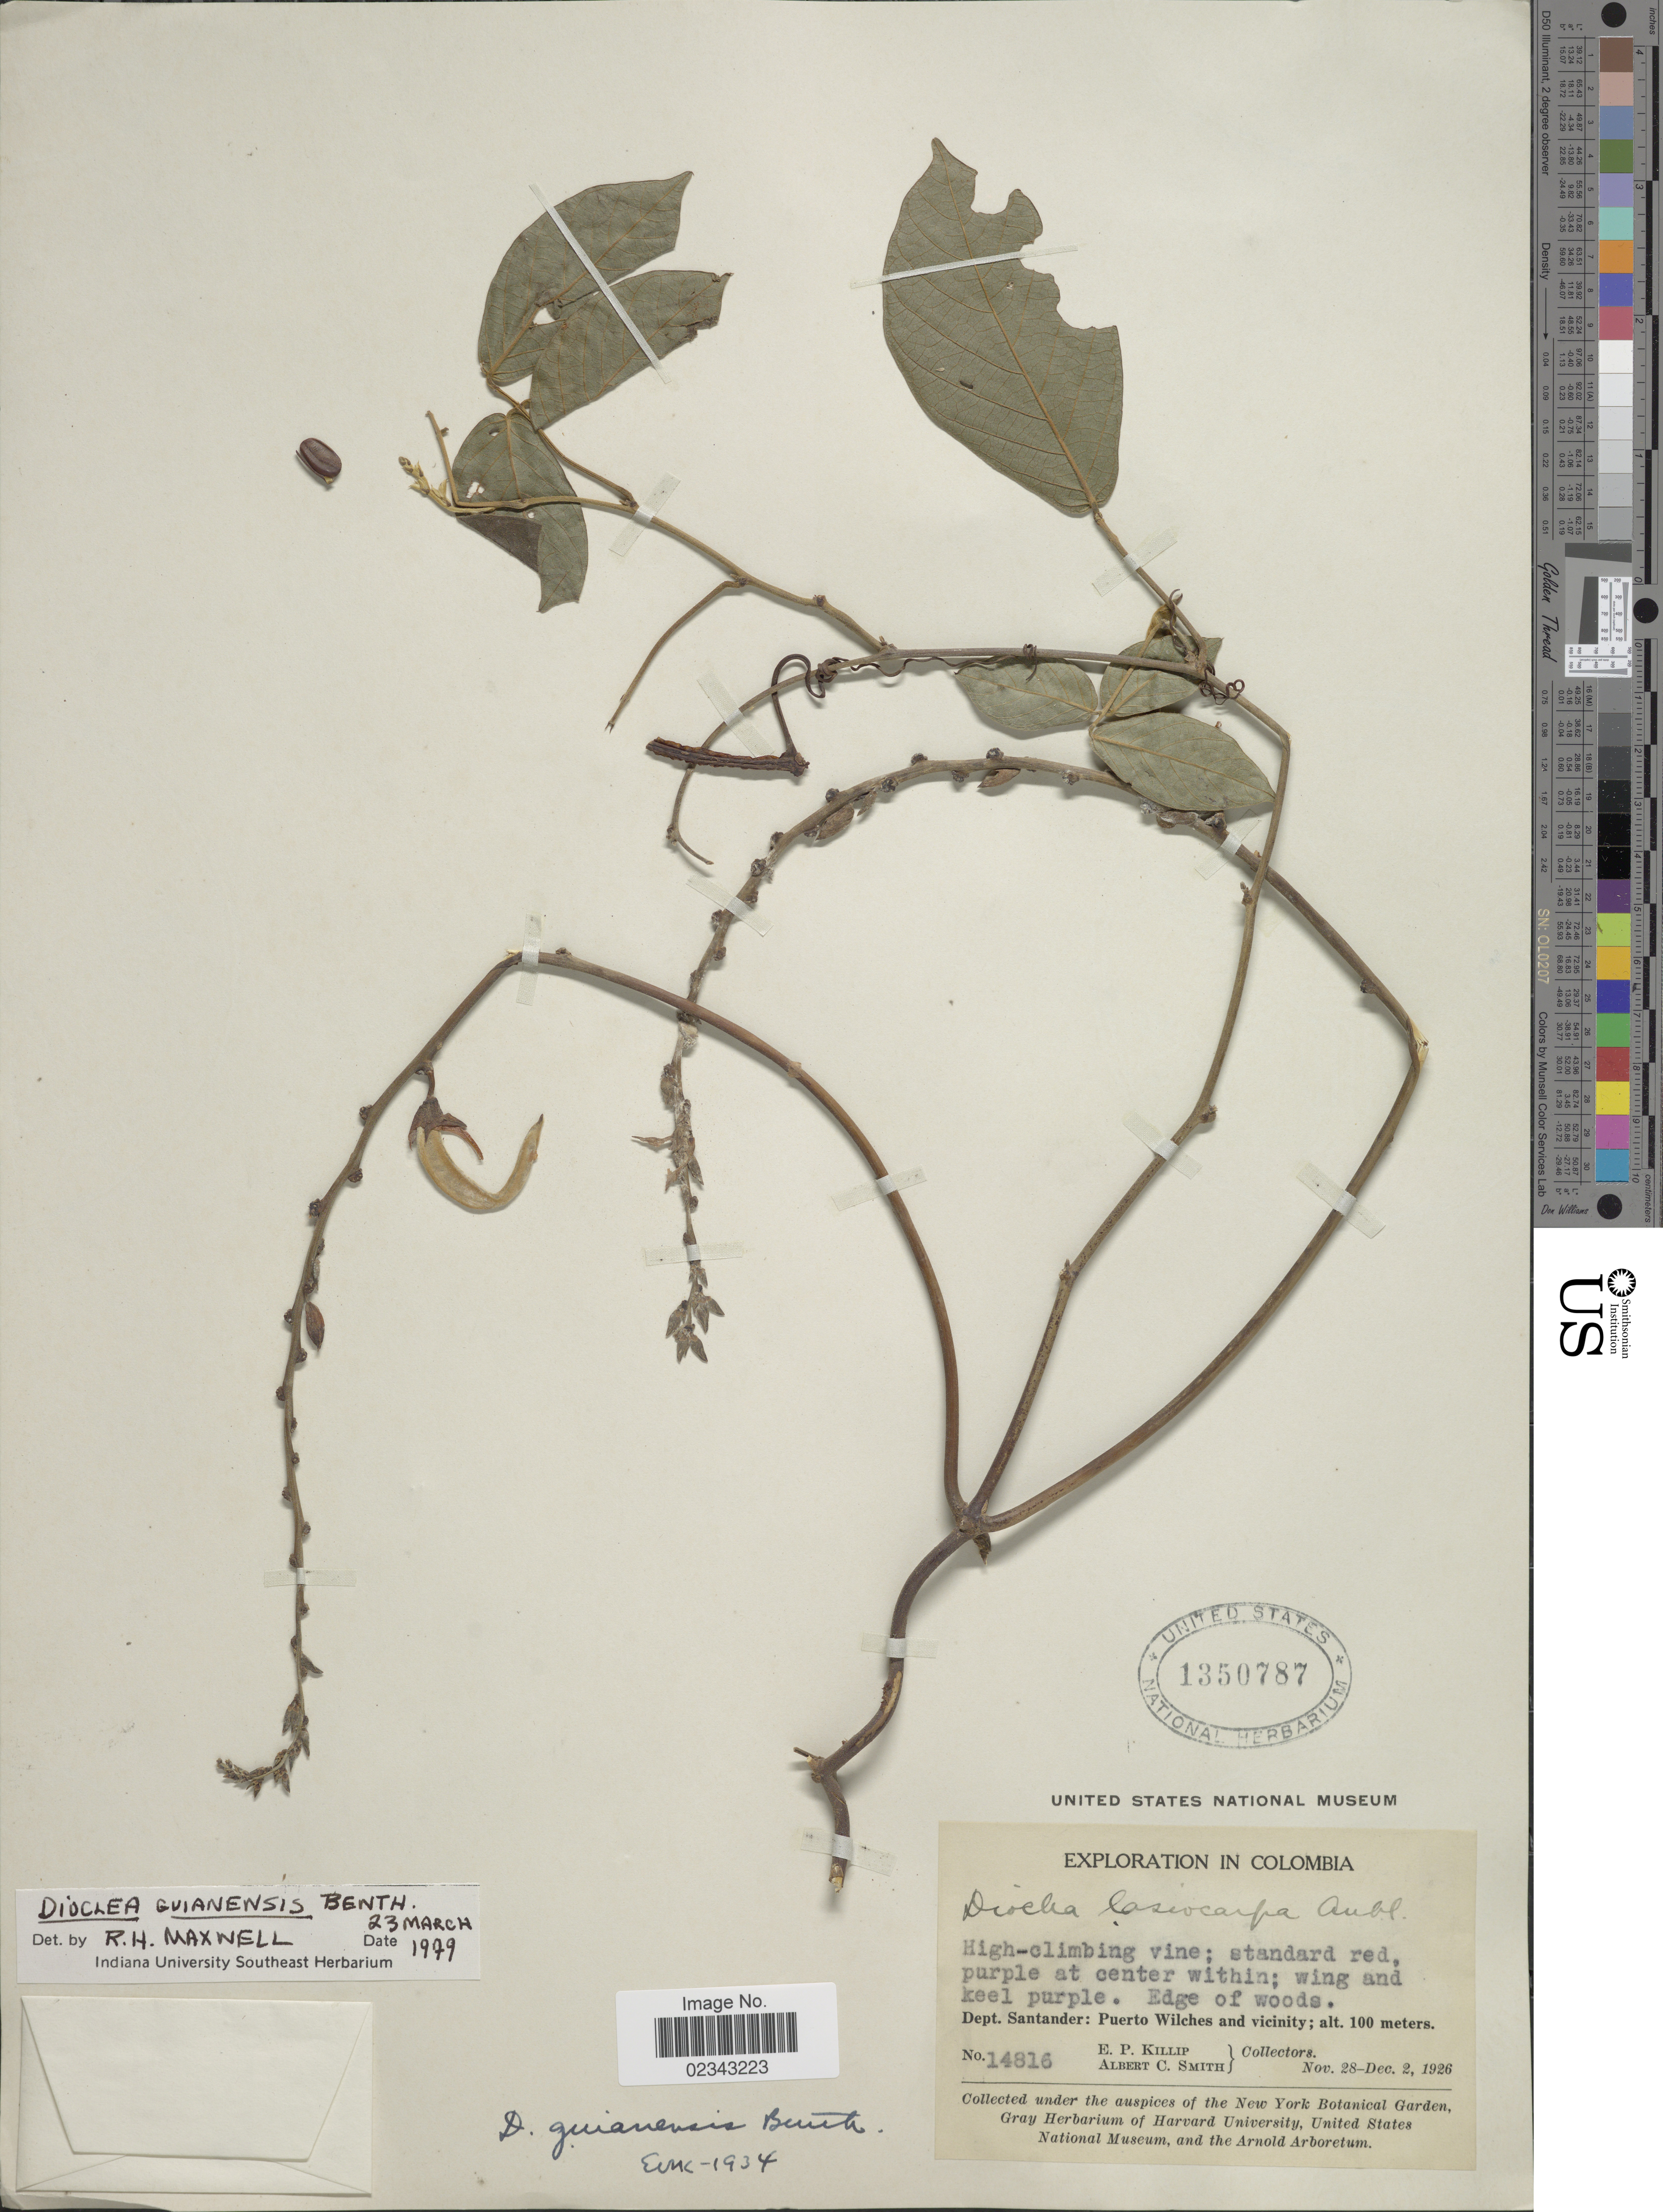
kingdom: Plantae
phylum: Tracheophyta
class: Magnoliopsida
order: Fabales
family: Fabaceae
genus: Dioclea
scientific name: Dioclea guianensis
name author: Benth.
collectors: E. P. Killip & A. C. Smith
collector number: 14816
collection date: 1926-11-28/1926-12-02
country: Colombia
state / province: Santander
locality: Edge of woods, Dept. Santander: Puerto Wilches and vicinity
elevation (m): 100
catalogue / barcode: US 1350787